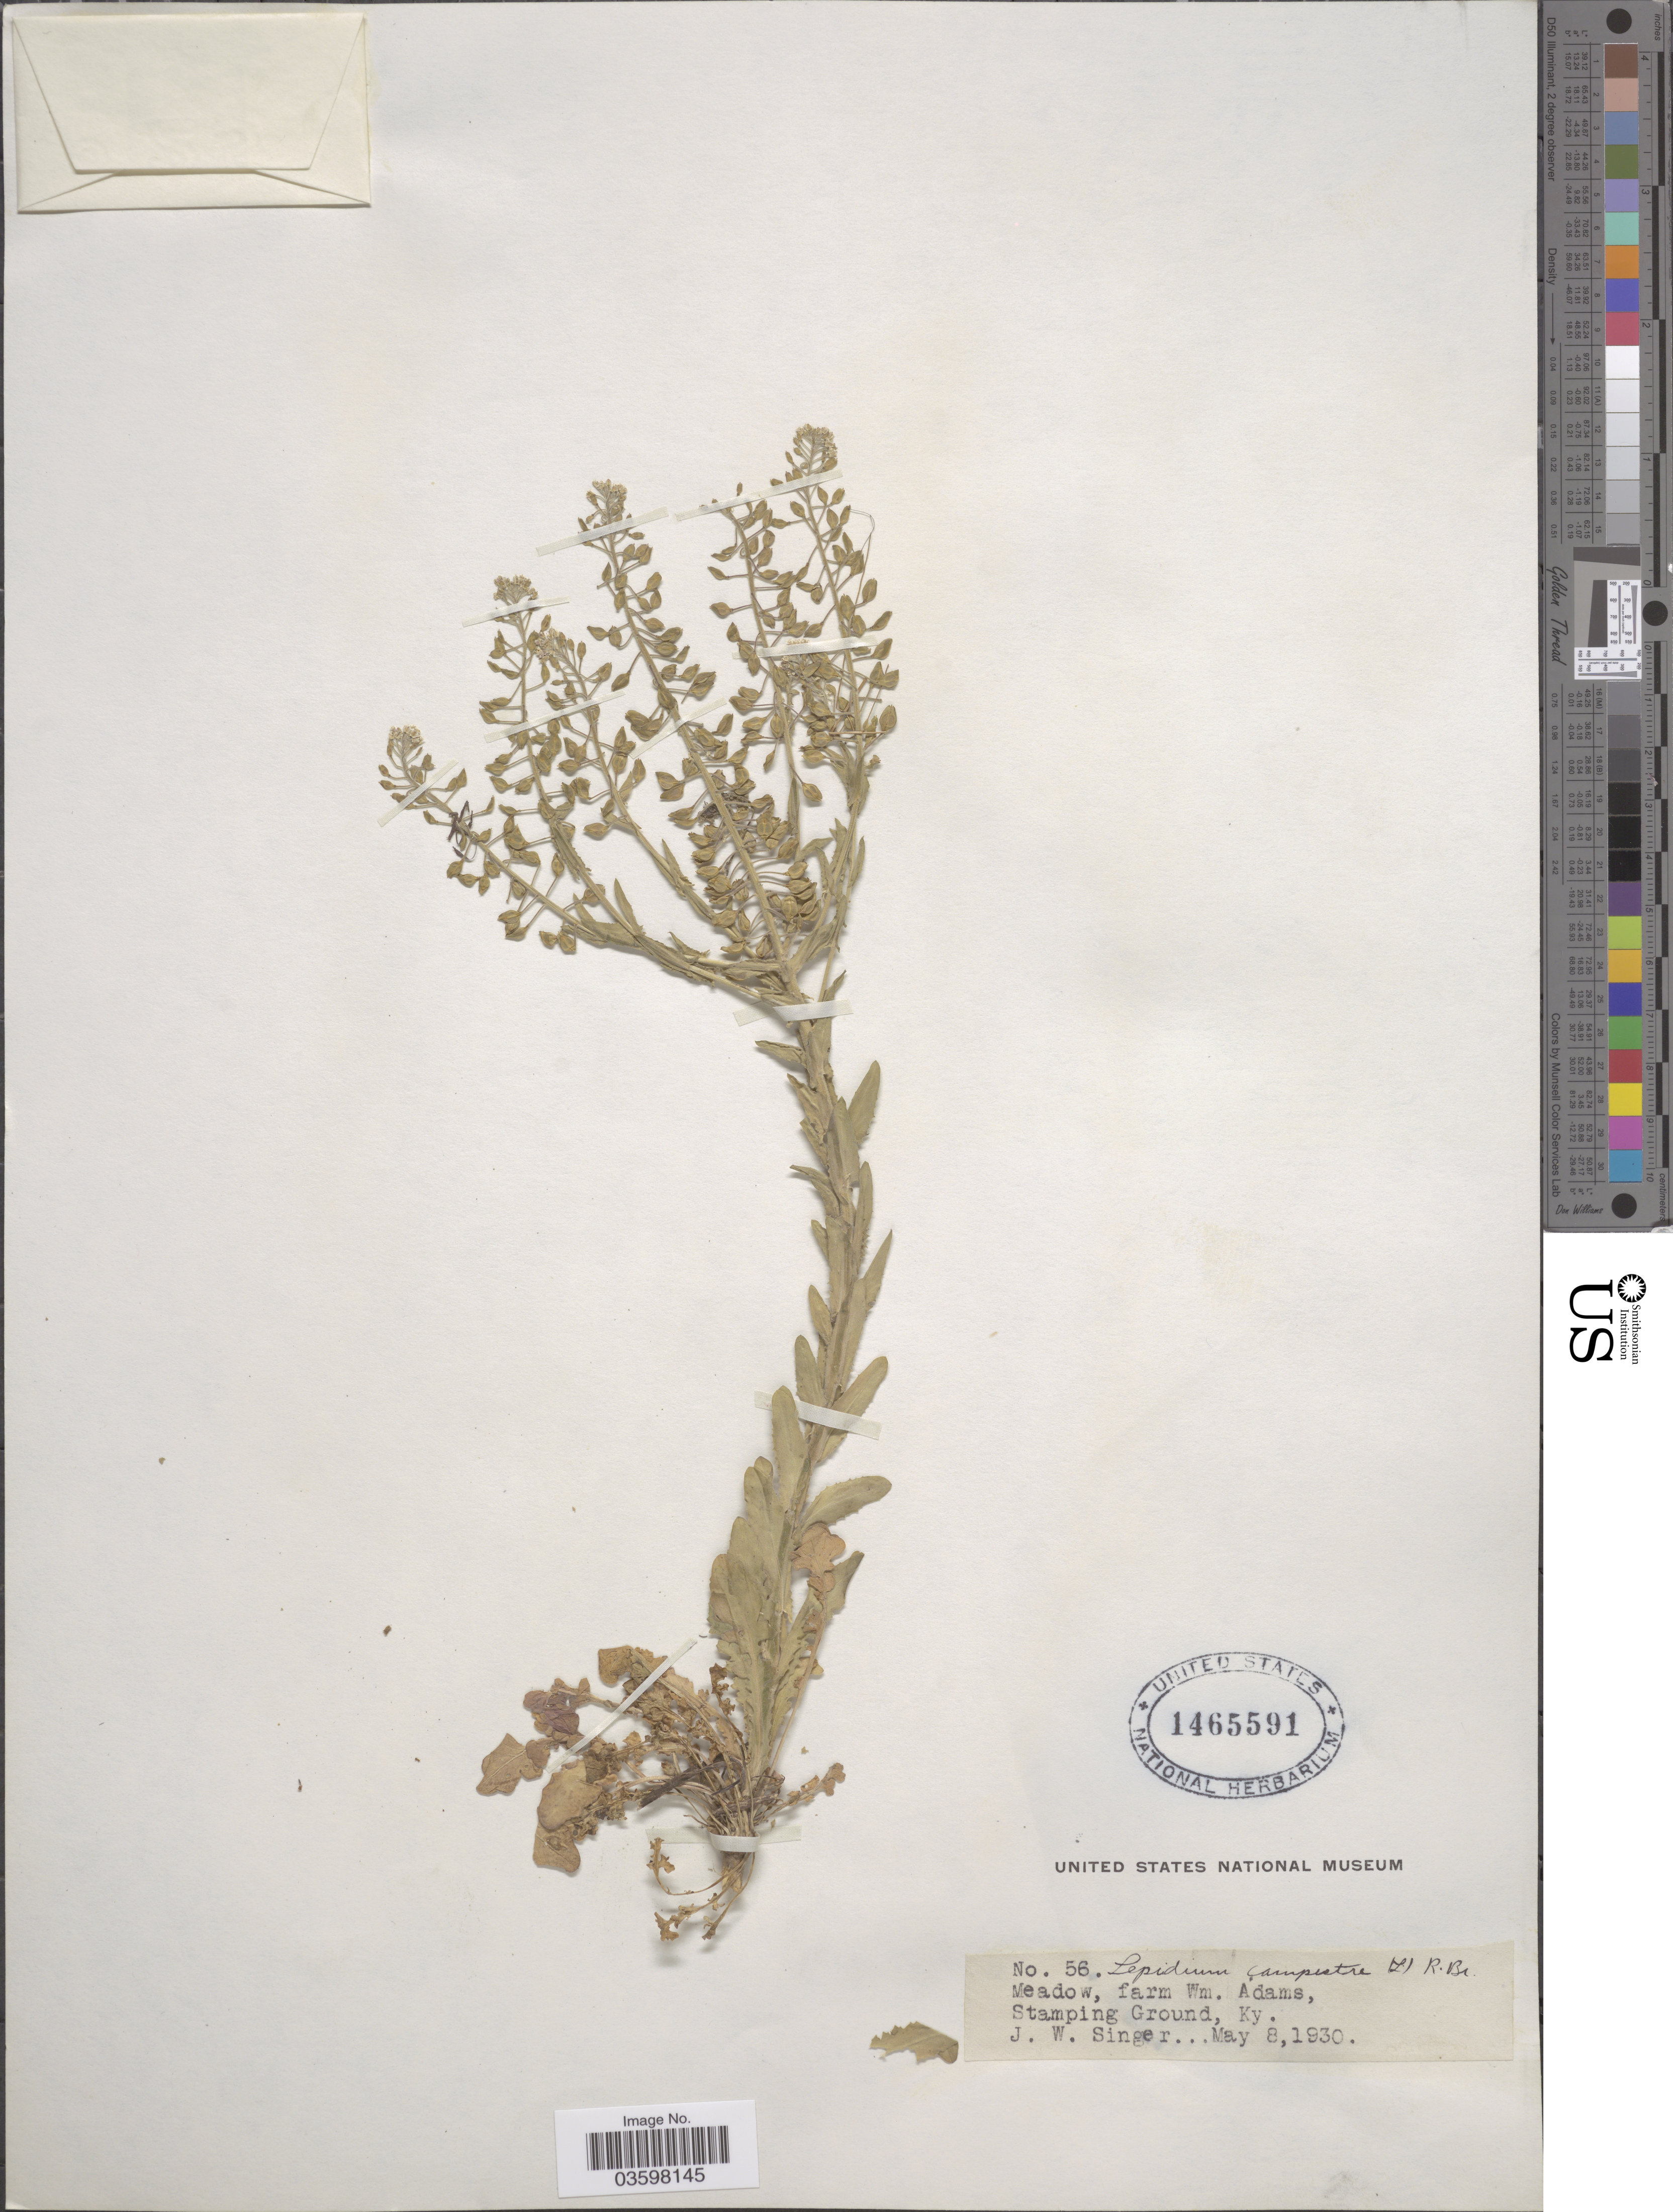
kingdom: Plantae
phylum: Tracheophyta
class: Magnoliopsida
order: Brassicales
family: Brassicaceae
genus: Lepidium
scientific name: Lepidium campestre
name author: (L.) W.T. Aiton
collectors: J. EW. Singer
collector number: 56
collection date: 1930-05-08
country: United States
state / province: Kentucky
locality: Meadow, farm Wm. Adams, Stamping Ground.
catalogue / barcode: US 1465591